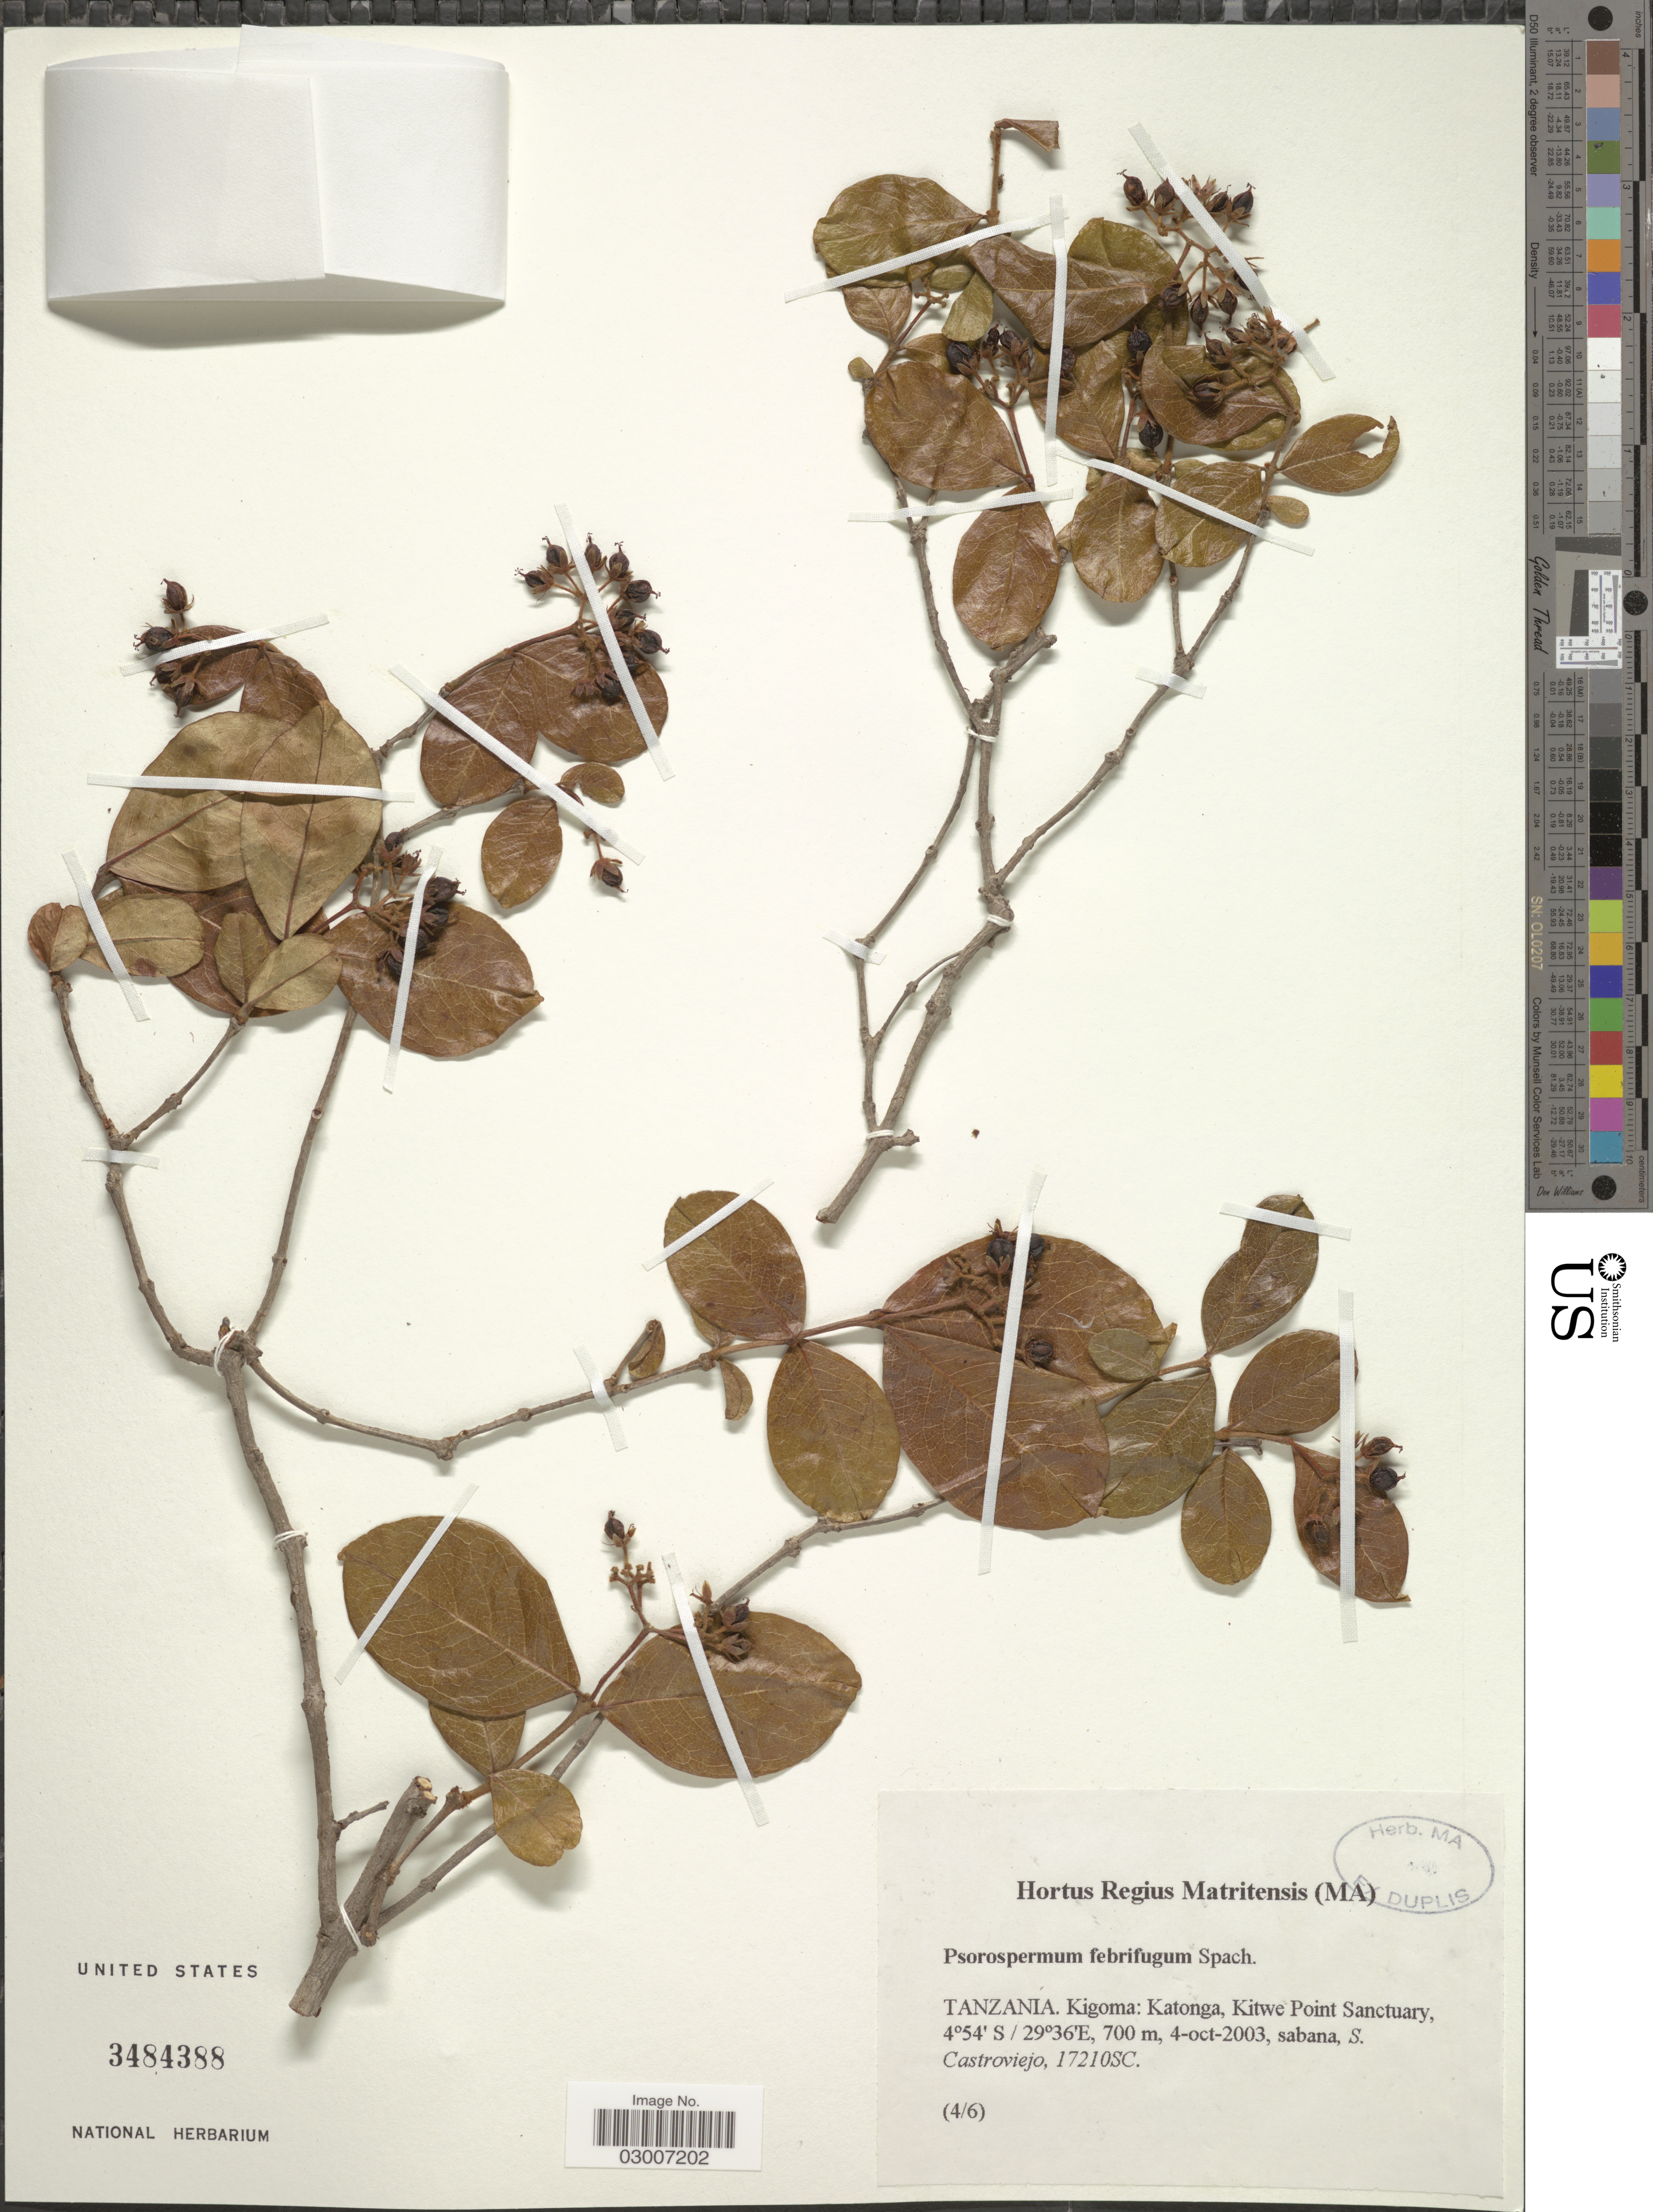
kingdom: Plantae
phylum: Tracheophyta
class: Magnoliopsida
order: Malpighiales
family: Hypericaceae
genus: Psorospermum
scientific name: Psorospermum febrifugum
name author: Spach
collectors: Castroviejo, --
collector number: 17210SC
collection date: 2003-10-04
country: Tanzania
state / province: Kigoma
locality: Katonga, Kitwe Point Sanctuary.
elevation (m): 700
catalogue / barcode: US 3484388